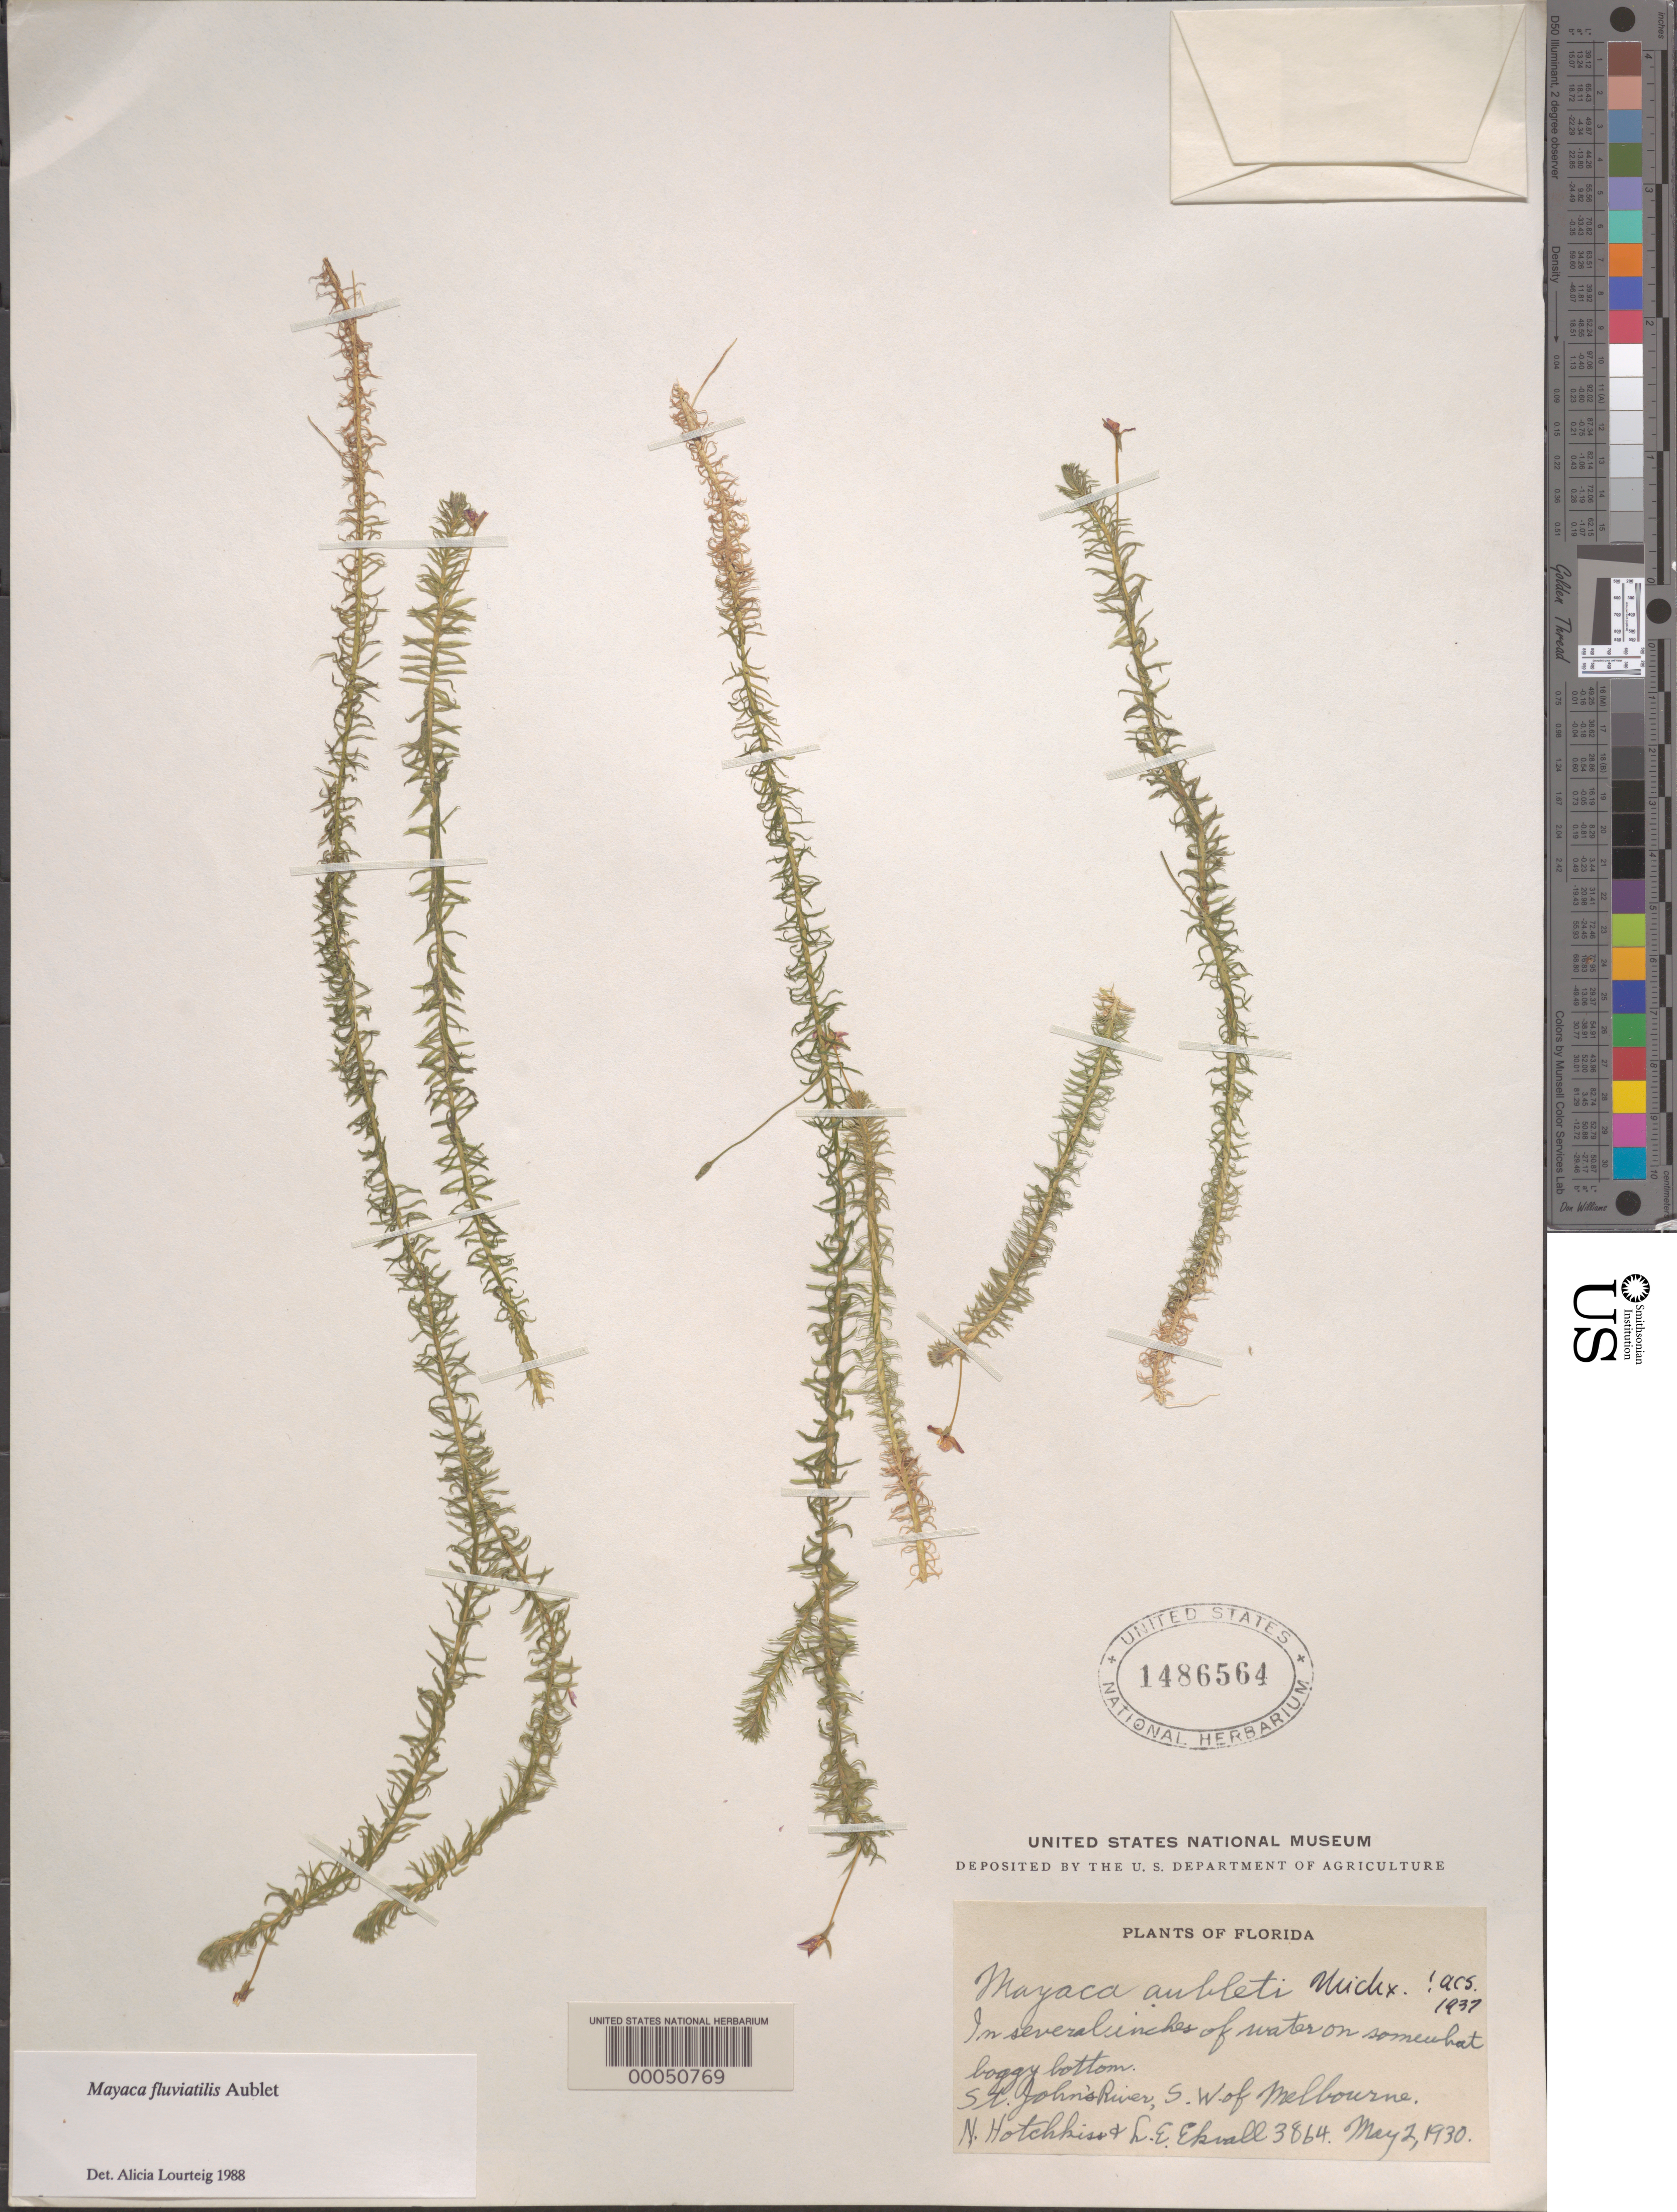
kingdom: Plantae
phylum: Tracheophyta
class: Liliopsida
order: Poales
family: Mayacaceae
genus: Mayaca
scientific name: Mayaca fluviatilis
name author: Aubl.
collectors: N. Hotchkiss & L. Ekvall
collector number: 3864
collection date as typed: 02 May 1930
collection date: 1930-05-02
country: United States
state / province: Florida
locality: St John's River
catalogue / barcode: US 1486564